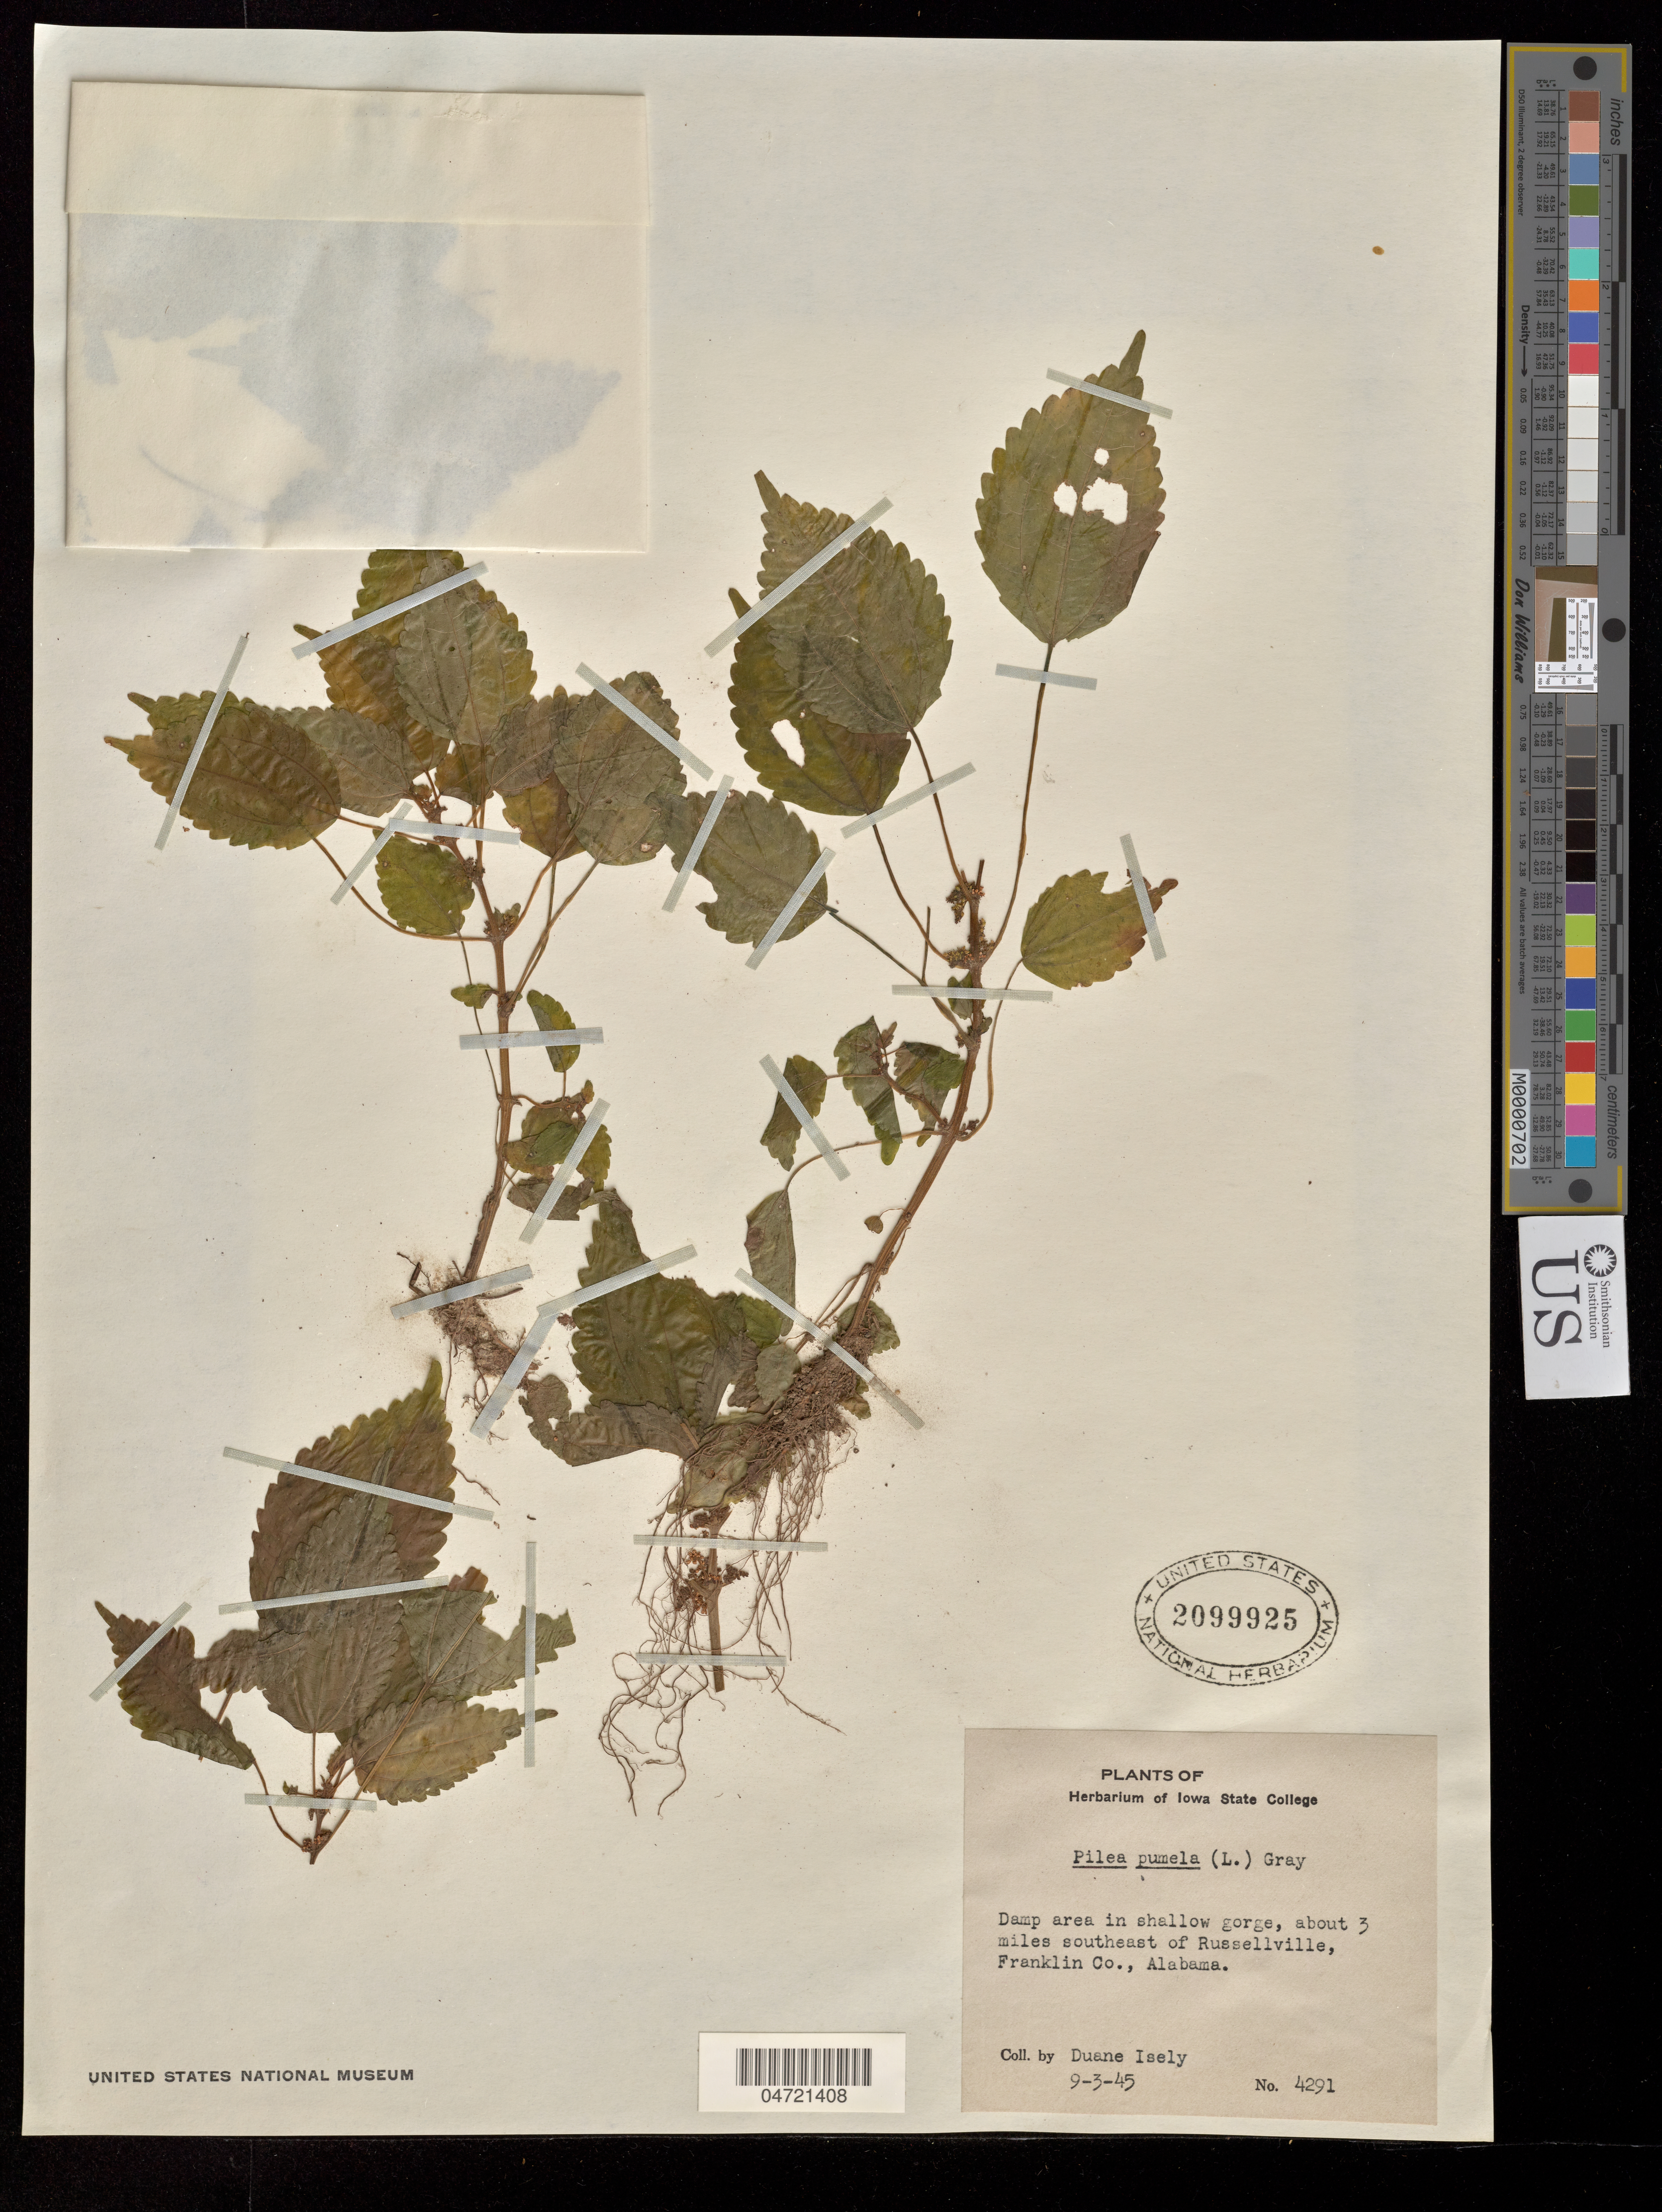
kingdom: Plantae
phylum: Tracheophyta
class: Magnoliopsida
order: Rosales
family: Urticaceae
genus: Pilea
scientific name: Pilea pumila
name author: (L.) A. Gray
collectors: D. Isely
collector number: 4291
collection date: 1945-09-03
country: United States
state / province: Alabama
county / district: Franklin County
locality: About 3 miles southeast of Russellville.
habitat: Damp area in shallow gorge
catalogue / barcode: US 2099925